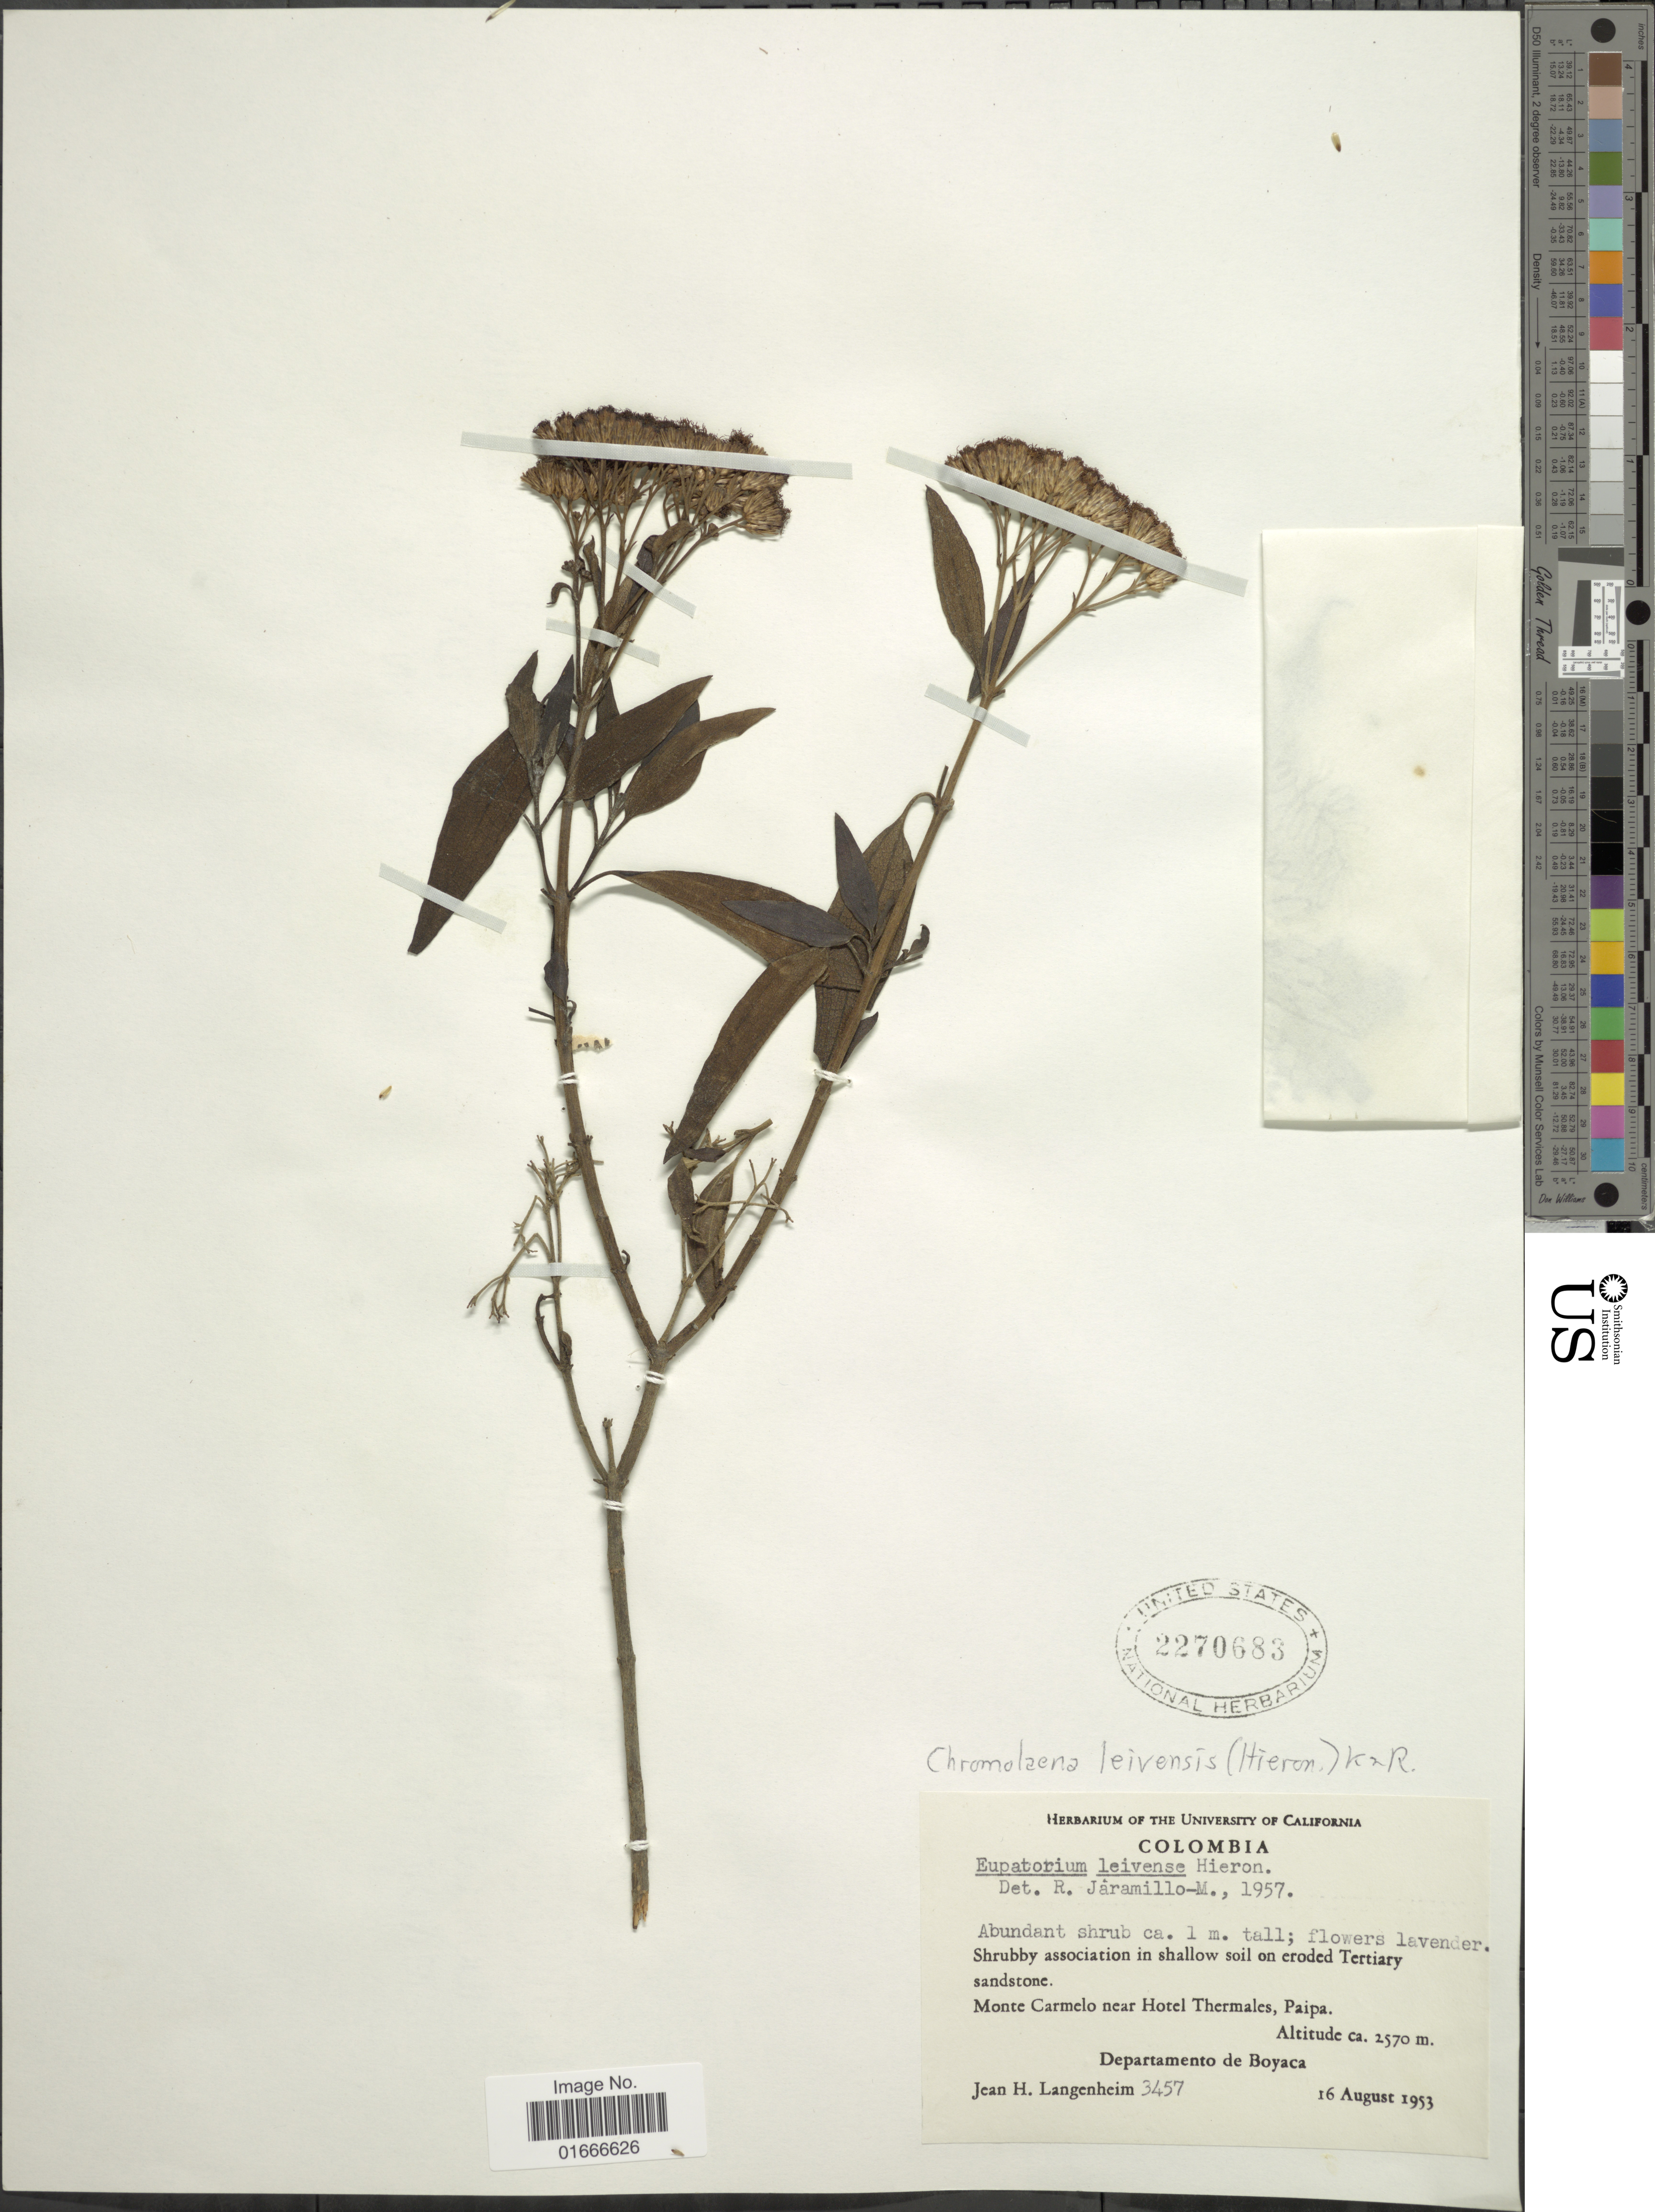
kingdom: Plantae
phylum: Tracheophyta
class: Magnoliopsida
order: Asterales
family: Asteraceae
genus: Chromolaena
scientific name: Chromolaena leivensis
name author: (Hieron.) R.M. King & H. Rob.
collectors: J. H. Langenheim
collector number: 3457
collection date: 1953-08-16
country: Colombia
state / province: Boyacá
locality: Monte Carmelo near Hotel Thermales, Paipa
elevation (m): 2570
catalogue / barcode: US 2270683